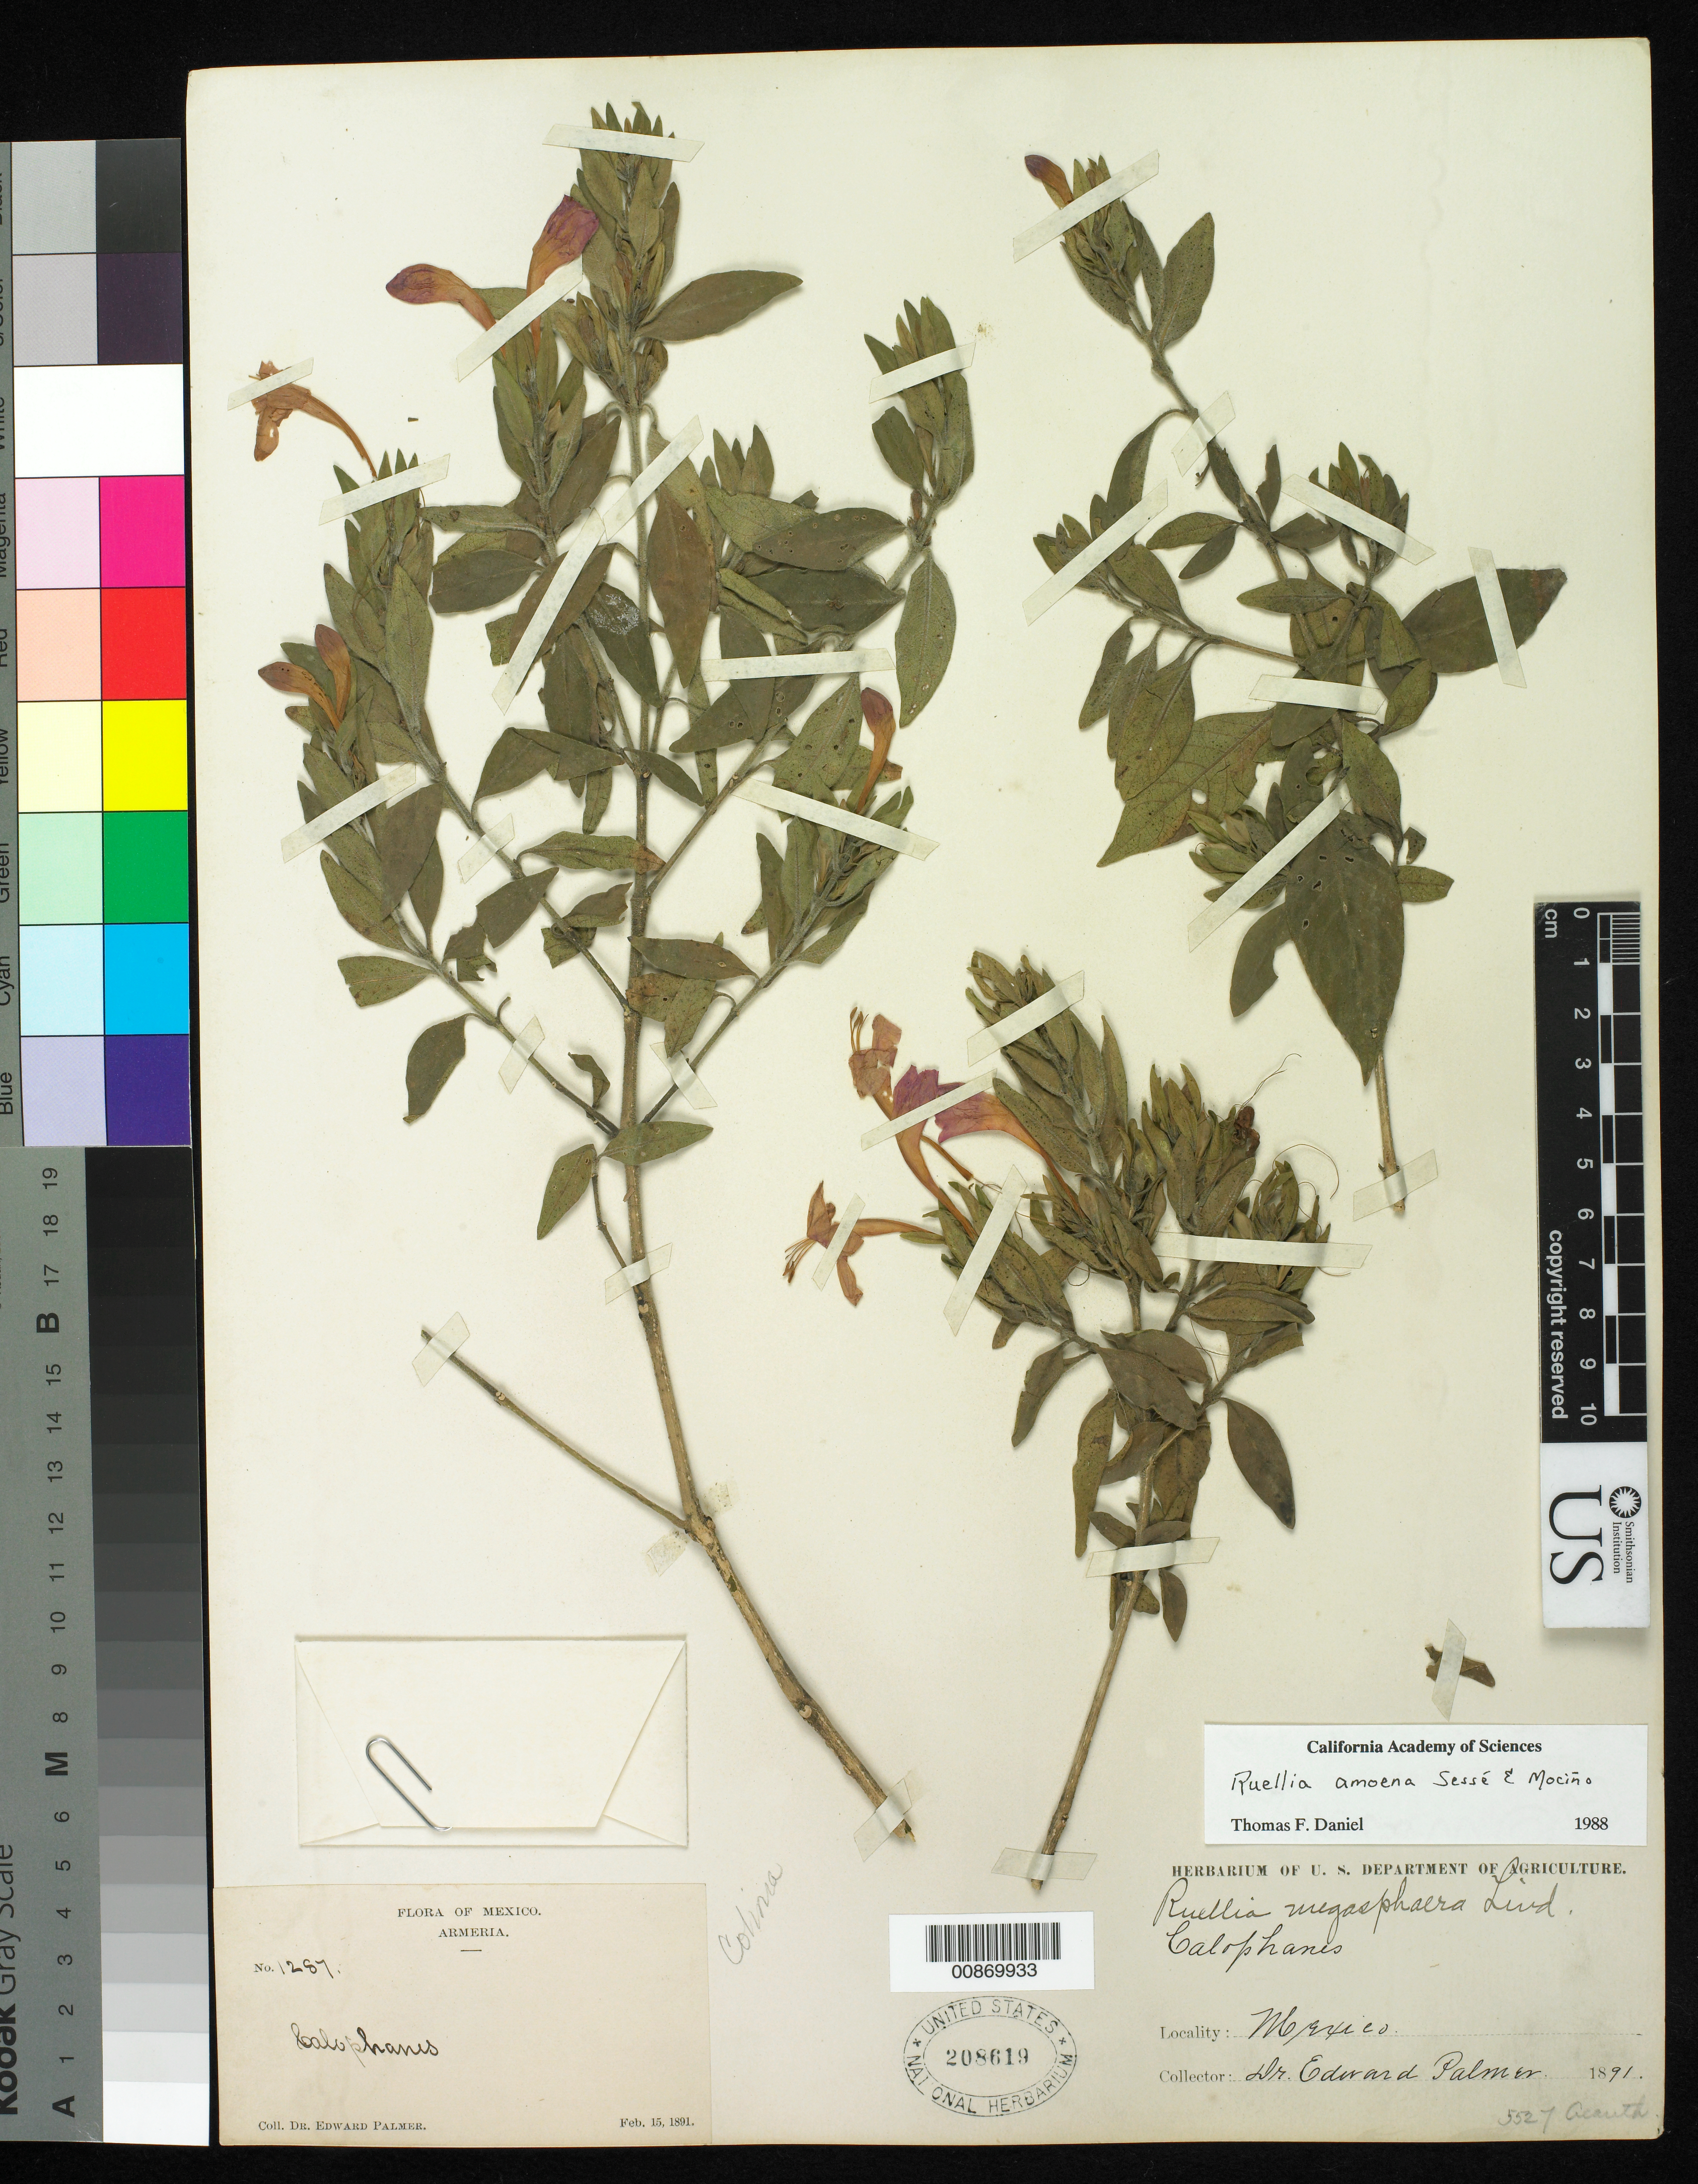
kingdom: Plantae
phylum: Tracheophyta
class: Magnoliopsida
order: Lamiales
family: Acanthaceae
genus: Ruellia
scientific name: Ruellia amoena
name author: Sessé & Moc.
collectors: E. Palmer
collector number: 1287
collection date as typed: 15 Feb 1891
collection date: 1891-02-15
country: Mexico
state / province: Colima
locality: Armeria, Colima.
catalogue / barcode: US 208619